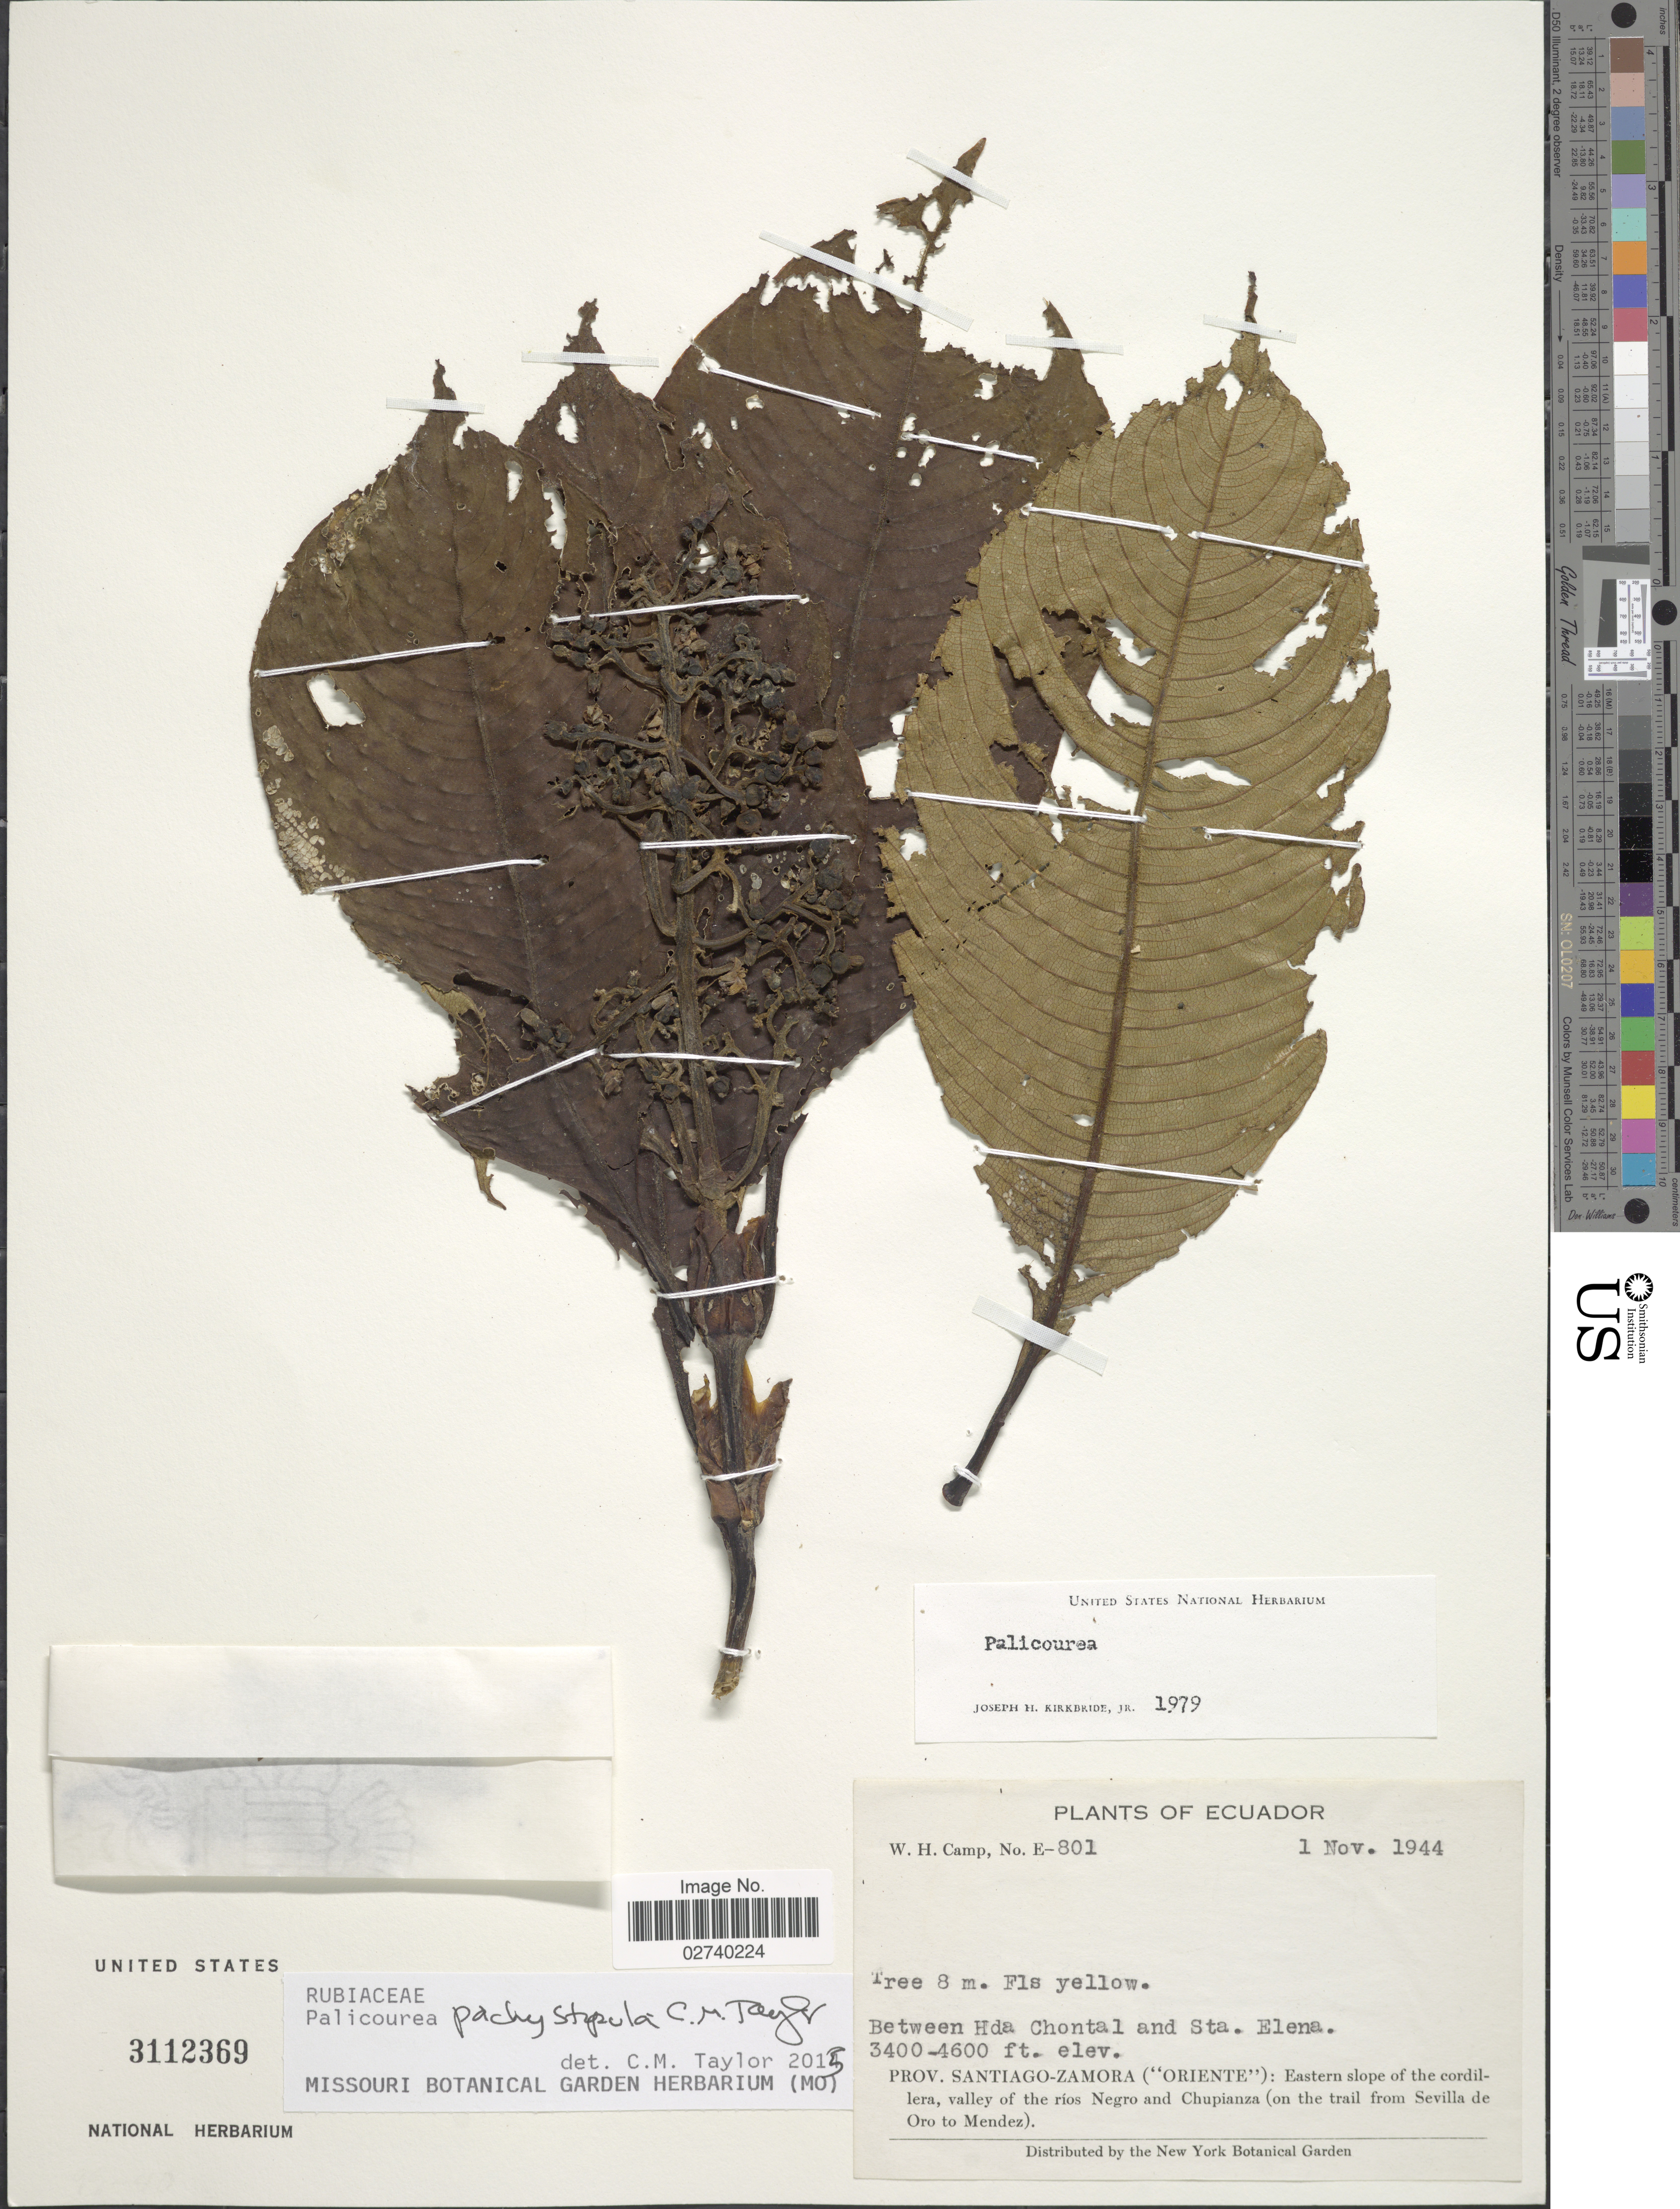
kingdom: Plantae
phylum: Tracheophyta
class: Magnoliopsida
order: Gentianales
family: Rubiaceae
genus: Palicourea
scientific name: Palicourea pachystipula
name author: C.M. Taylor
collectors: W. H. Camp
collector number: E-801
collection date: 1944-11-01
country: Ecuador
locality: Between Hda Chontal and Sta. Elena, Prov. Santiago-Zamora ("Oriente"): Eastern slope of the cordillera, valley of the rios Negro and Chupianza (on the trail fom Sevilla de Oro de Mendez)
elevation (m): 1036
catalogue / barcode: US 3112369